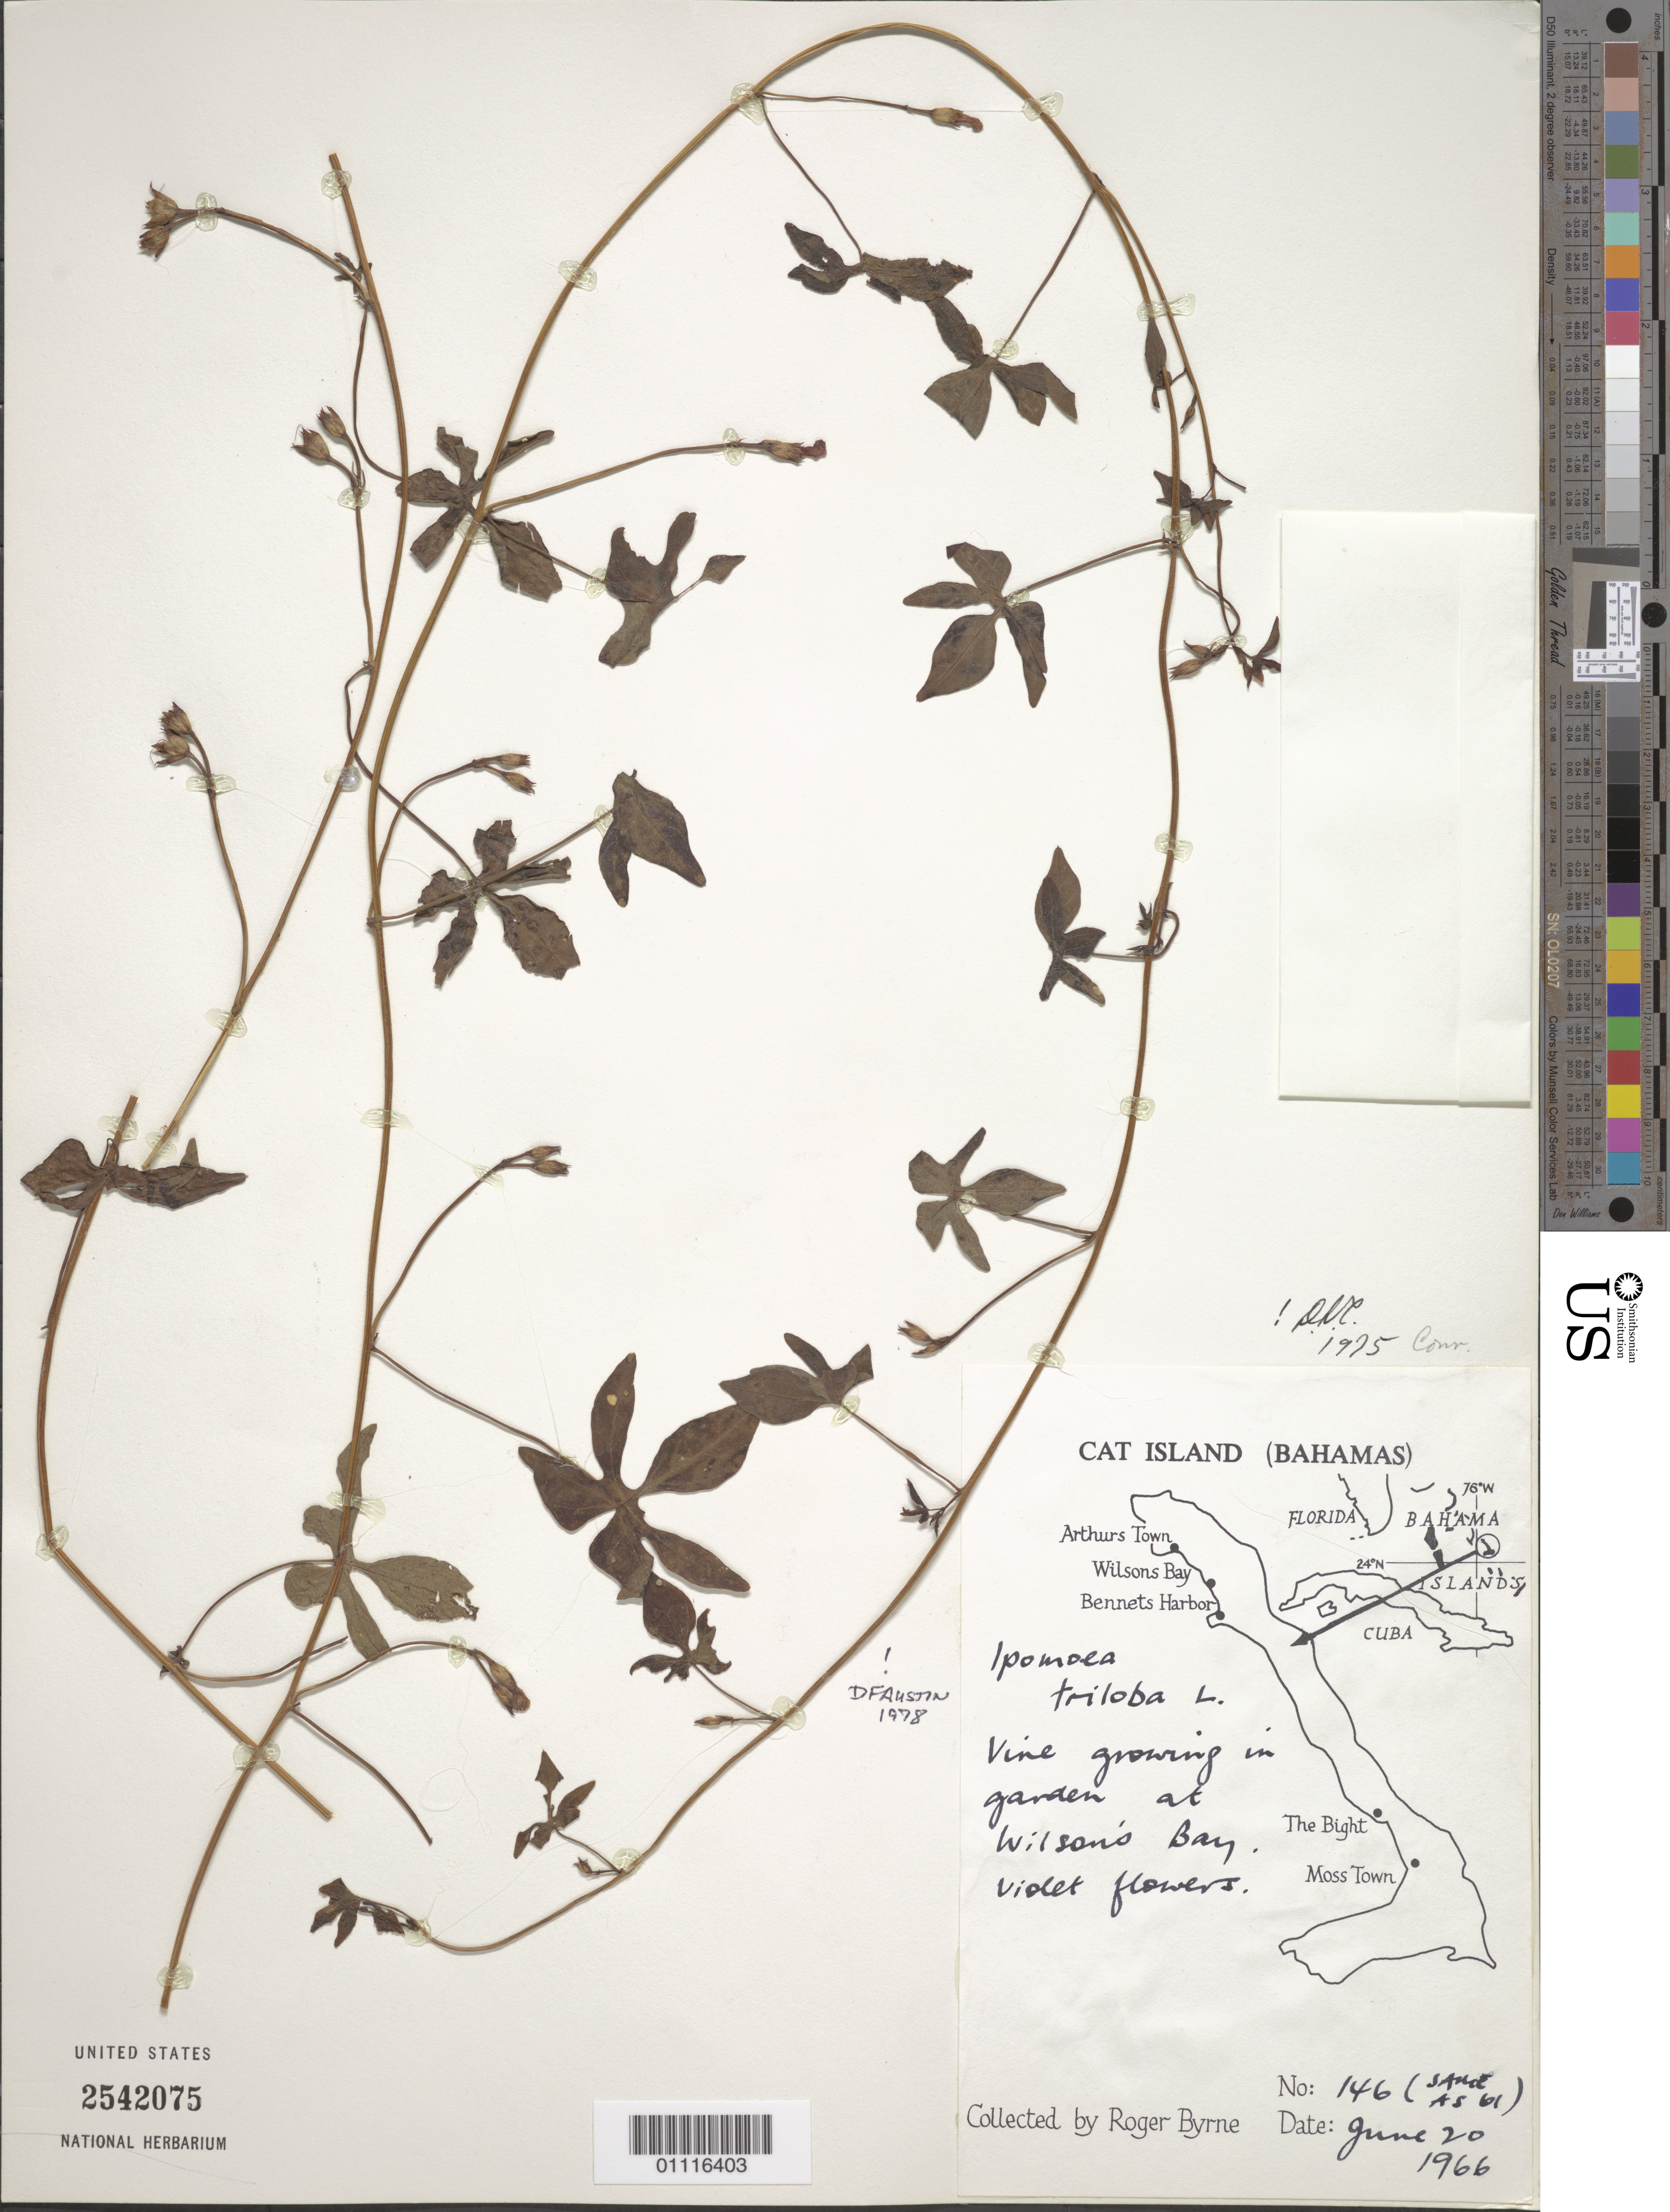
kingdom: Plantae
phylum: Tracheophyta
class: Magnoliopsida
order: Solanales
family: Convolvulaceae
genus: Ipomoea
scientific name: Ipomoea triloba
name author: L.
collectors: R. Byrne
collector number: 146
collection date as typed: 20 Jun 1966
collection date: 1966-06-20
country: Bahamas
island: Cat I.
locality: Vine growing in garden at Wilson's Bay.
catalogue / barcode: US 2542075